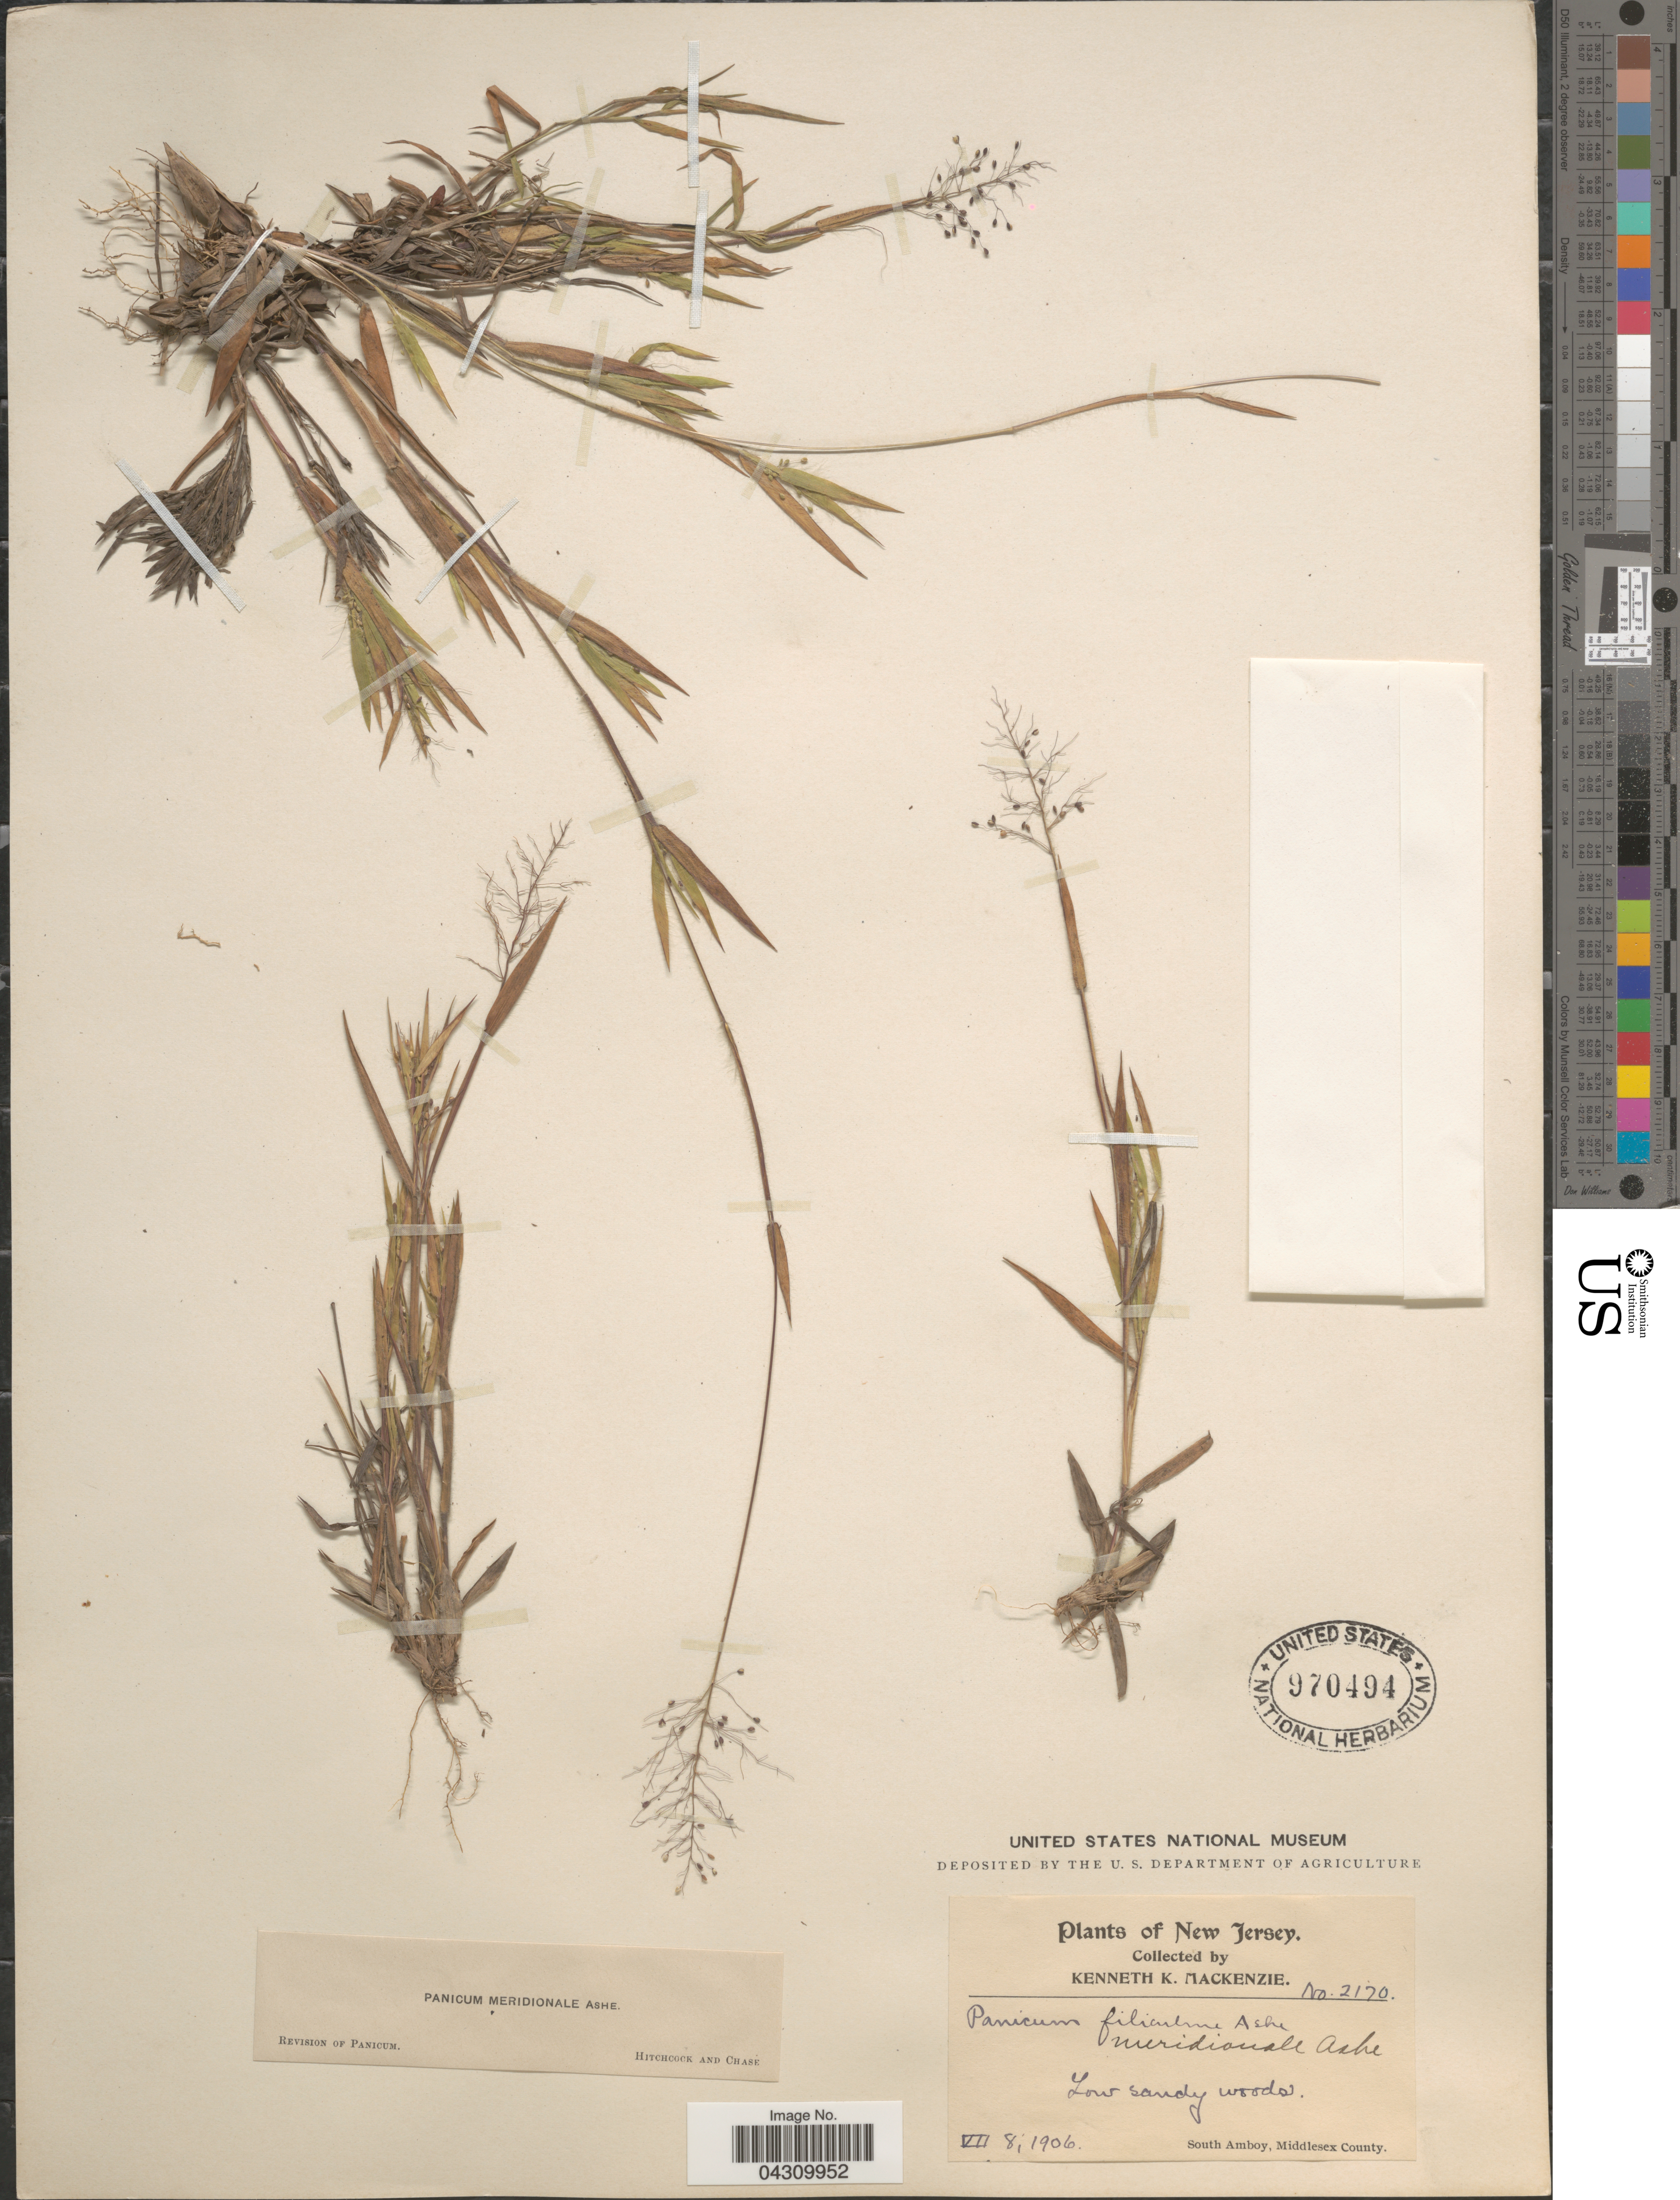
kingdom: Plantae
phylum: Tracheophyta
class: Liliopsida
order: Poales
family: Poaceae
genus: Dichanthelium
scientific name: Dichanthelium acuminatum var. acuminatum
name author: (Sw.) Gould & C.A. Clark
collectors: K. K. Mackenzie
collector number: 2170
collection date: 1906-07-08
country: United States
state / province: New Jersey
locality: South Amboy, Middlesex County.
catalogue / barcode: US 970494